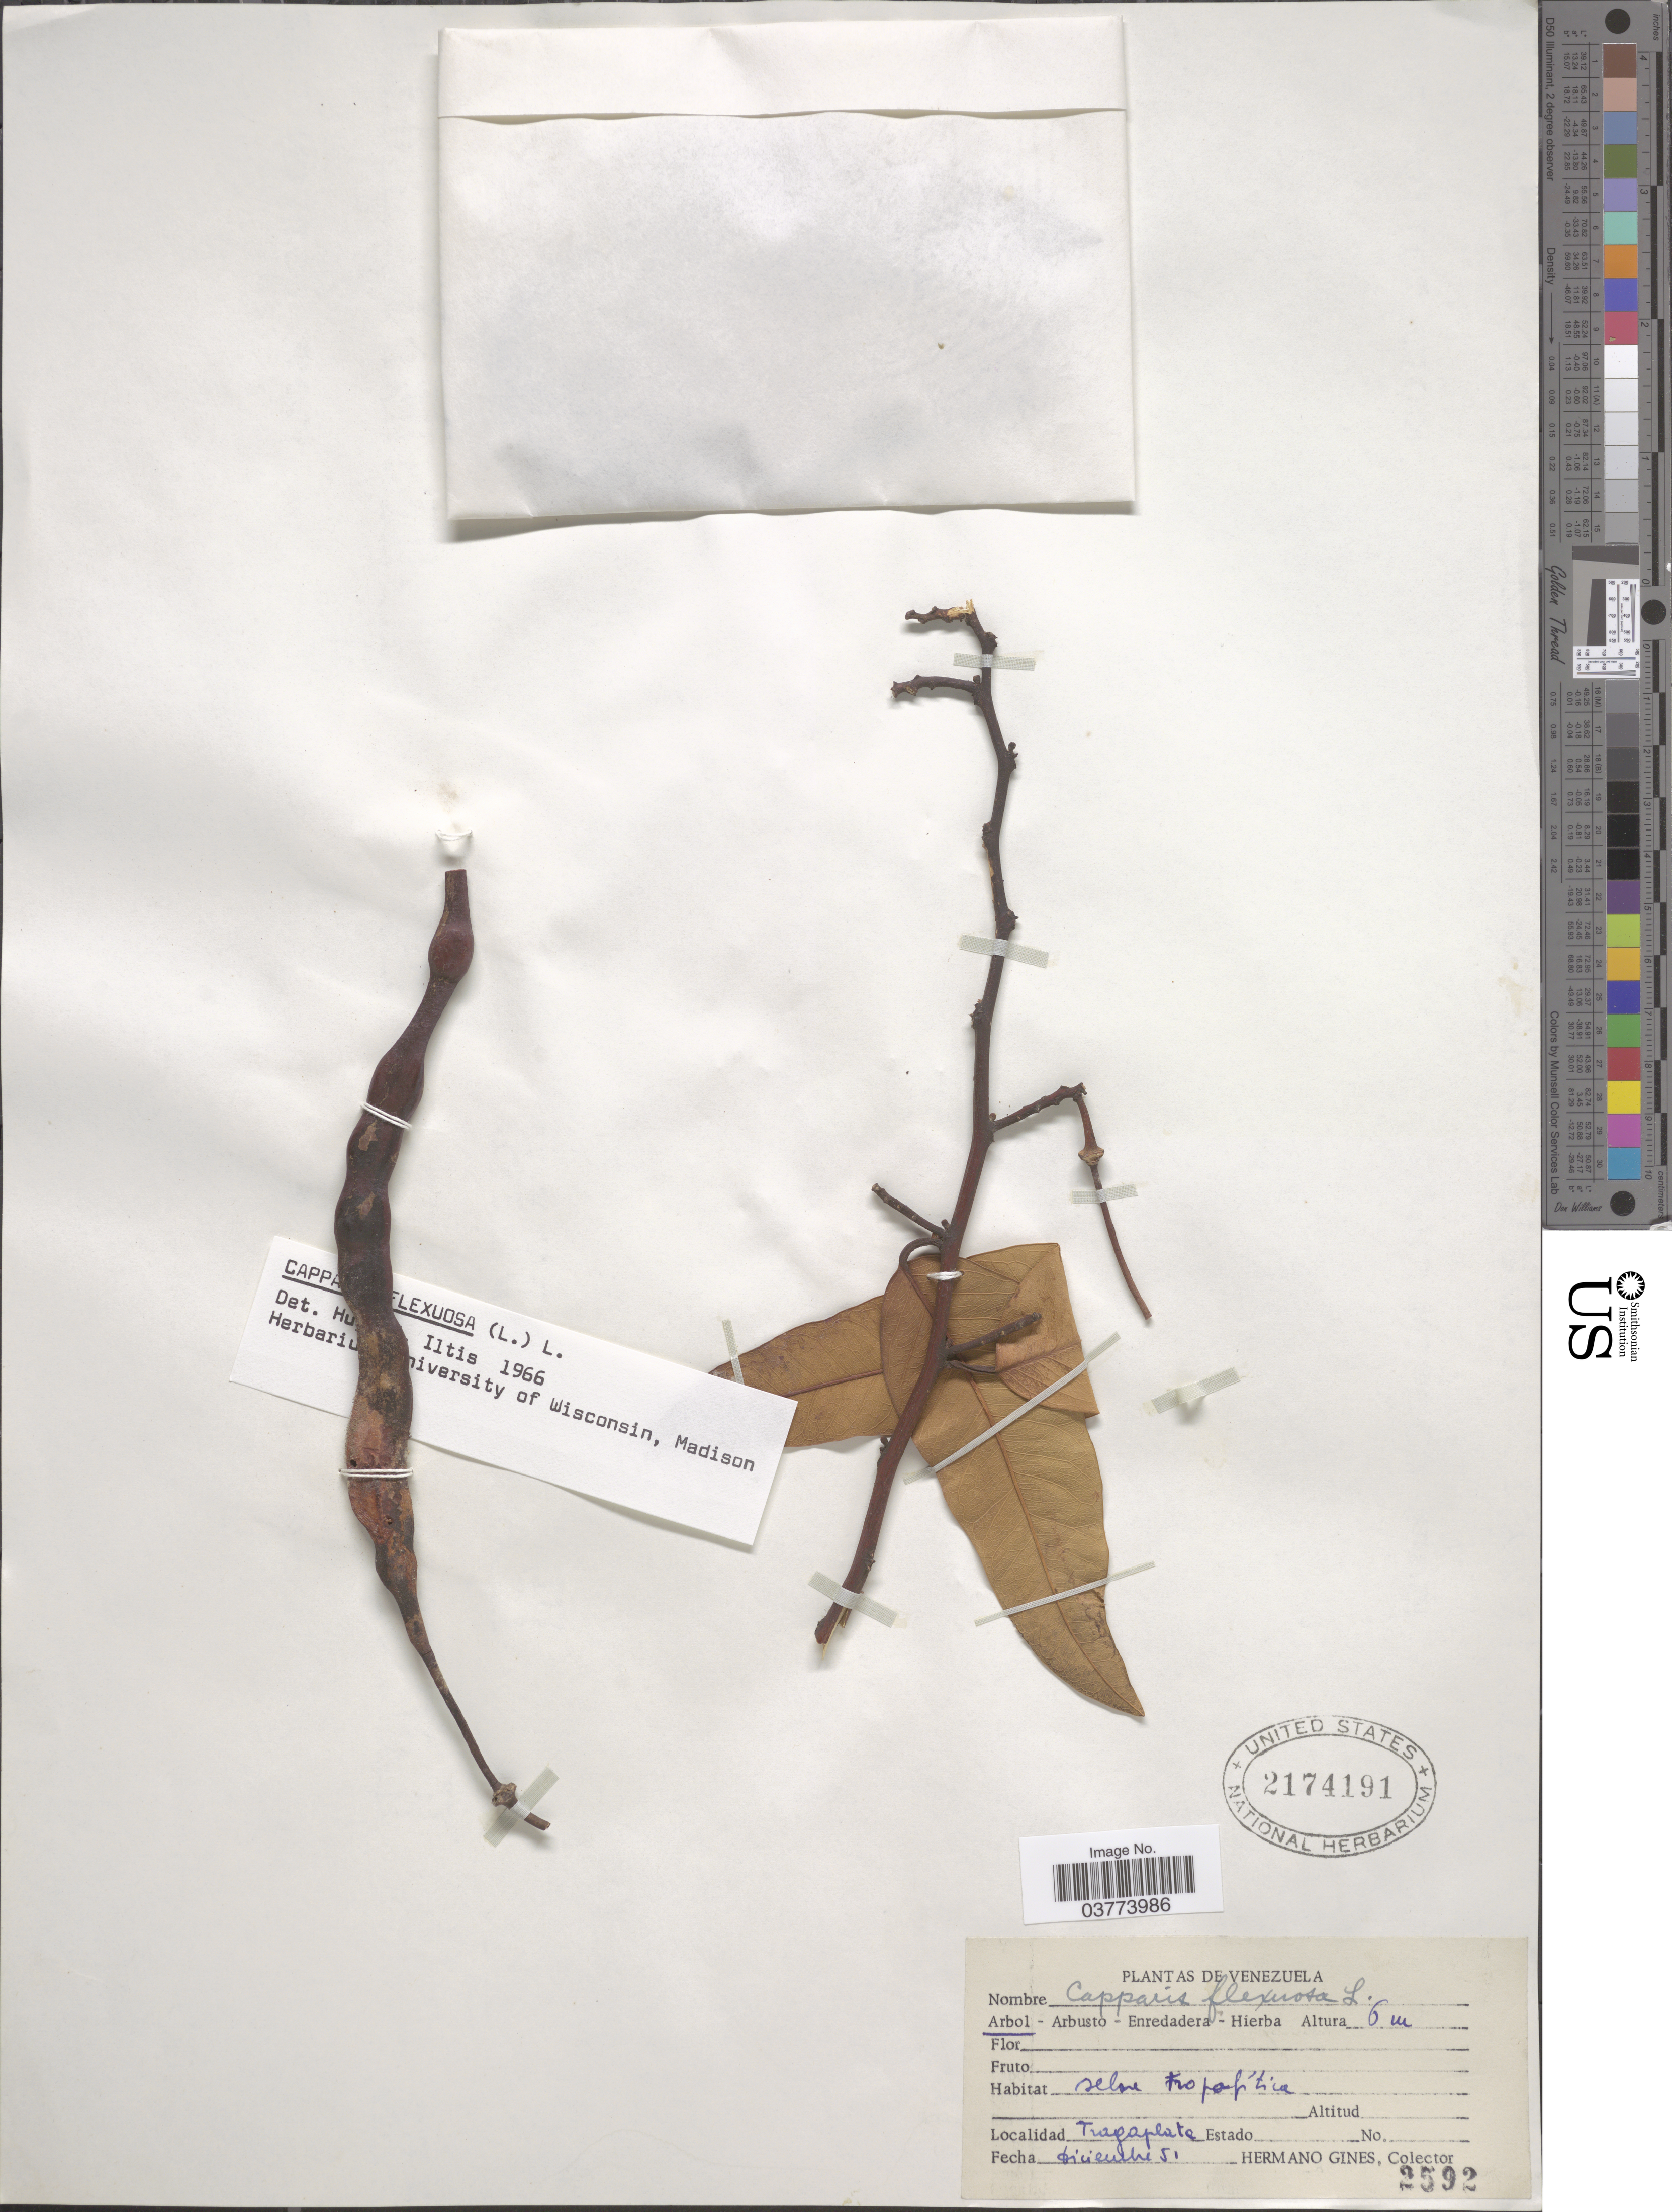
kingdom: Plantae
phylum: Tracheophyta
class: Magnoliopsida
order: Brassicales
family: Capparaceae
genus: Cynophalla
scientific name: Cynophalla polyantha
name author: (Triana & Planch.) Cornejo & Iltis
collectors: Bro. Gines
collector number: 2592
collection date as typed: Transcribed d/m/y: /12/51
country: Venezuela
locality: Tragaplata.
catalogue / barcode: US 2174191